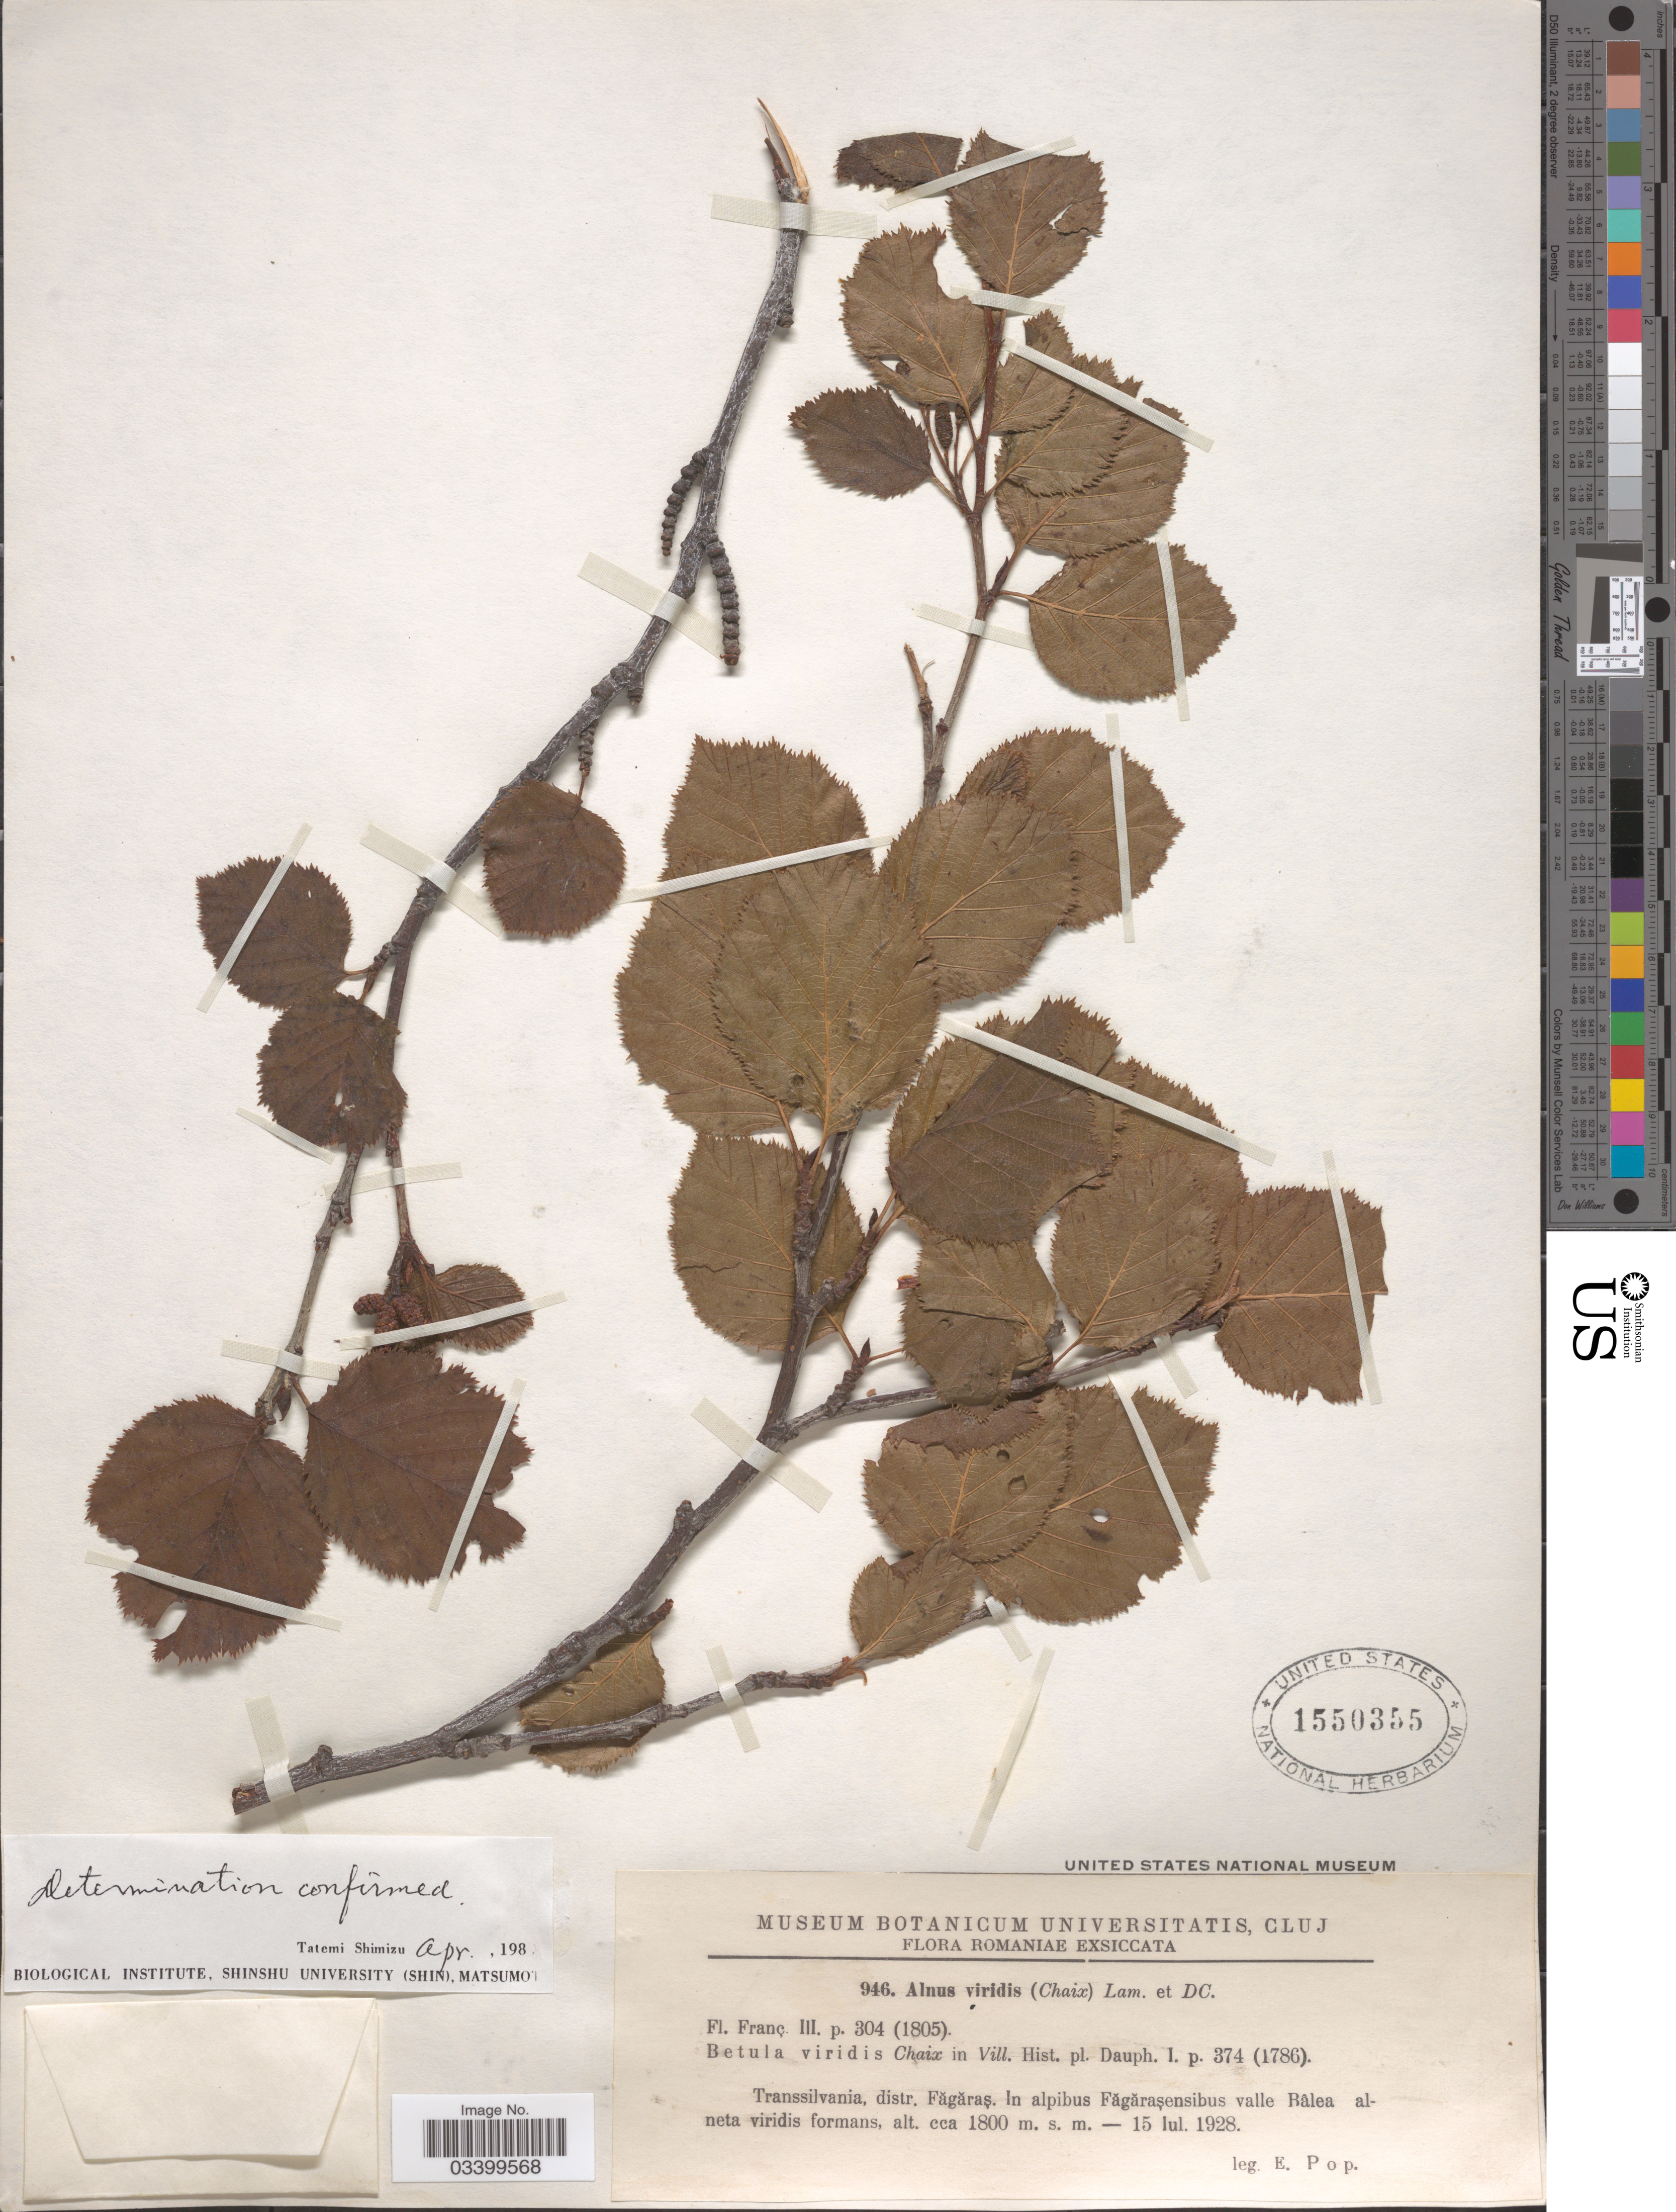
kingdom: Plantae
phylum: Tracheophyta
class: Magnoliopsida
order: Fagales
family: Betulaceae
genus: Alnus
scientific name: Alnus viridis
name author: (Chaix) DC.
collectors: E. Pop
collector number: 946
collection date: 1928-07-15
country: Romania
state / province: Cluj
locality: Transsilvania, distr. Fagaras. In alpibus Fagarasensibus valle Bâlea alneta viridis formans.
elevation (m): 1800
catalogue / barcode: US 1550355